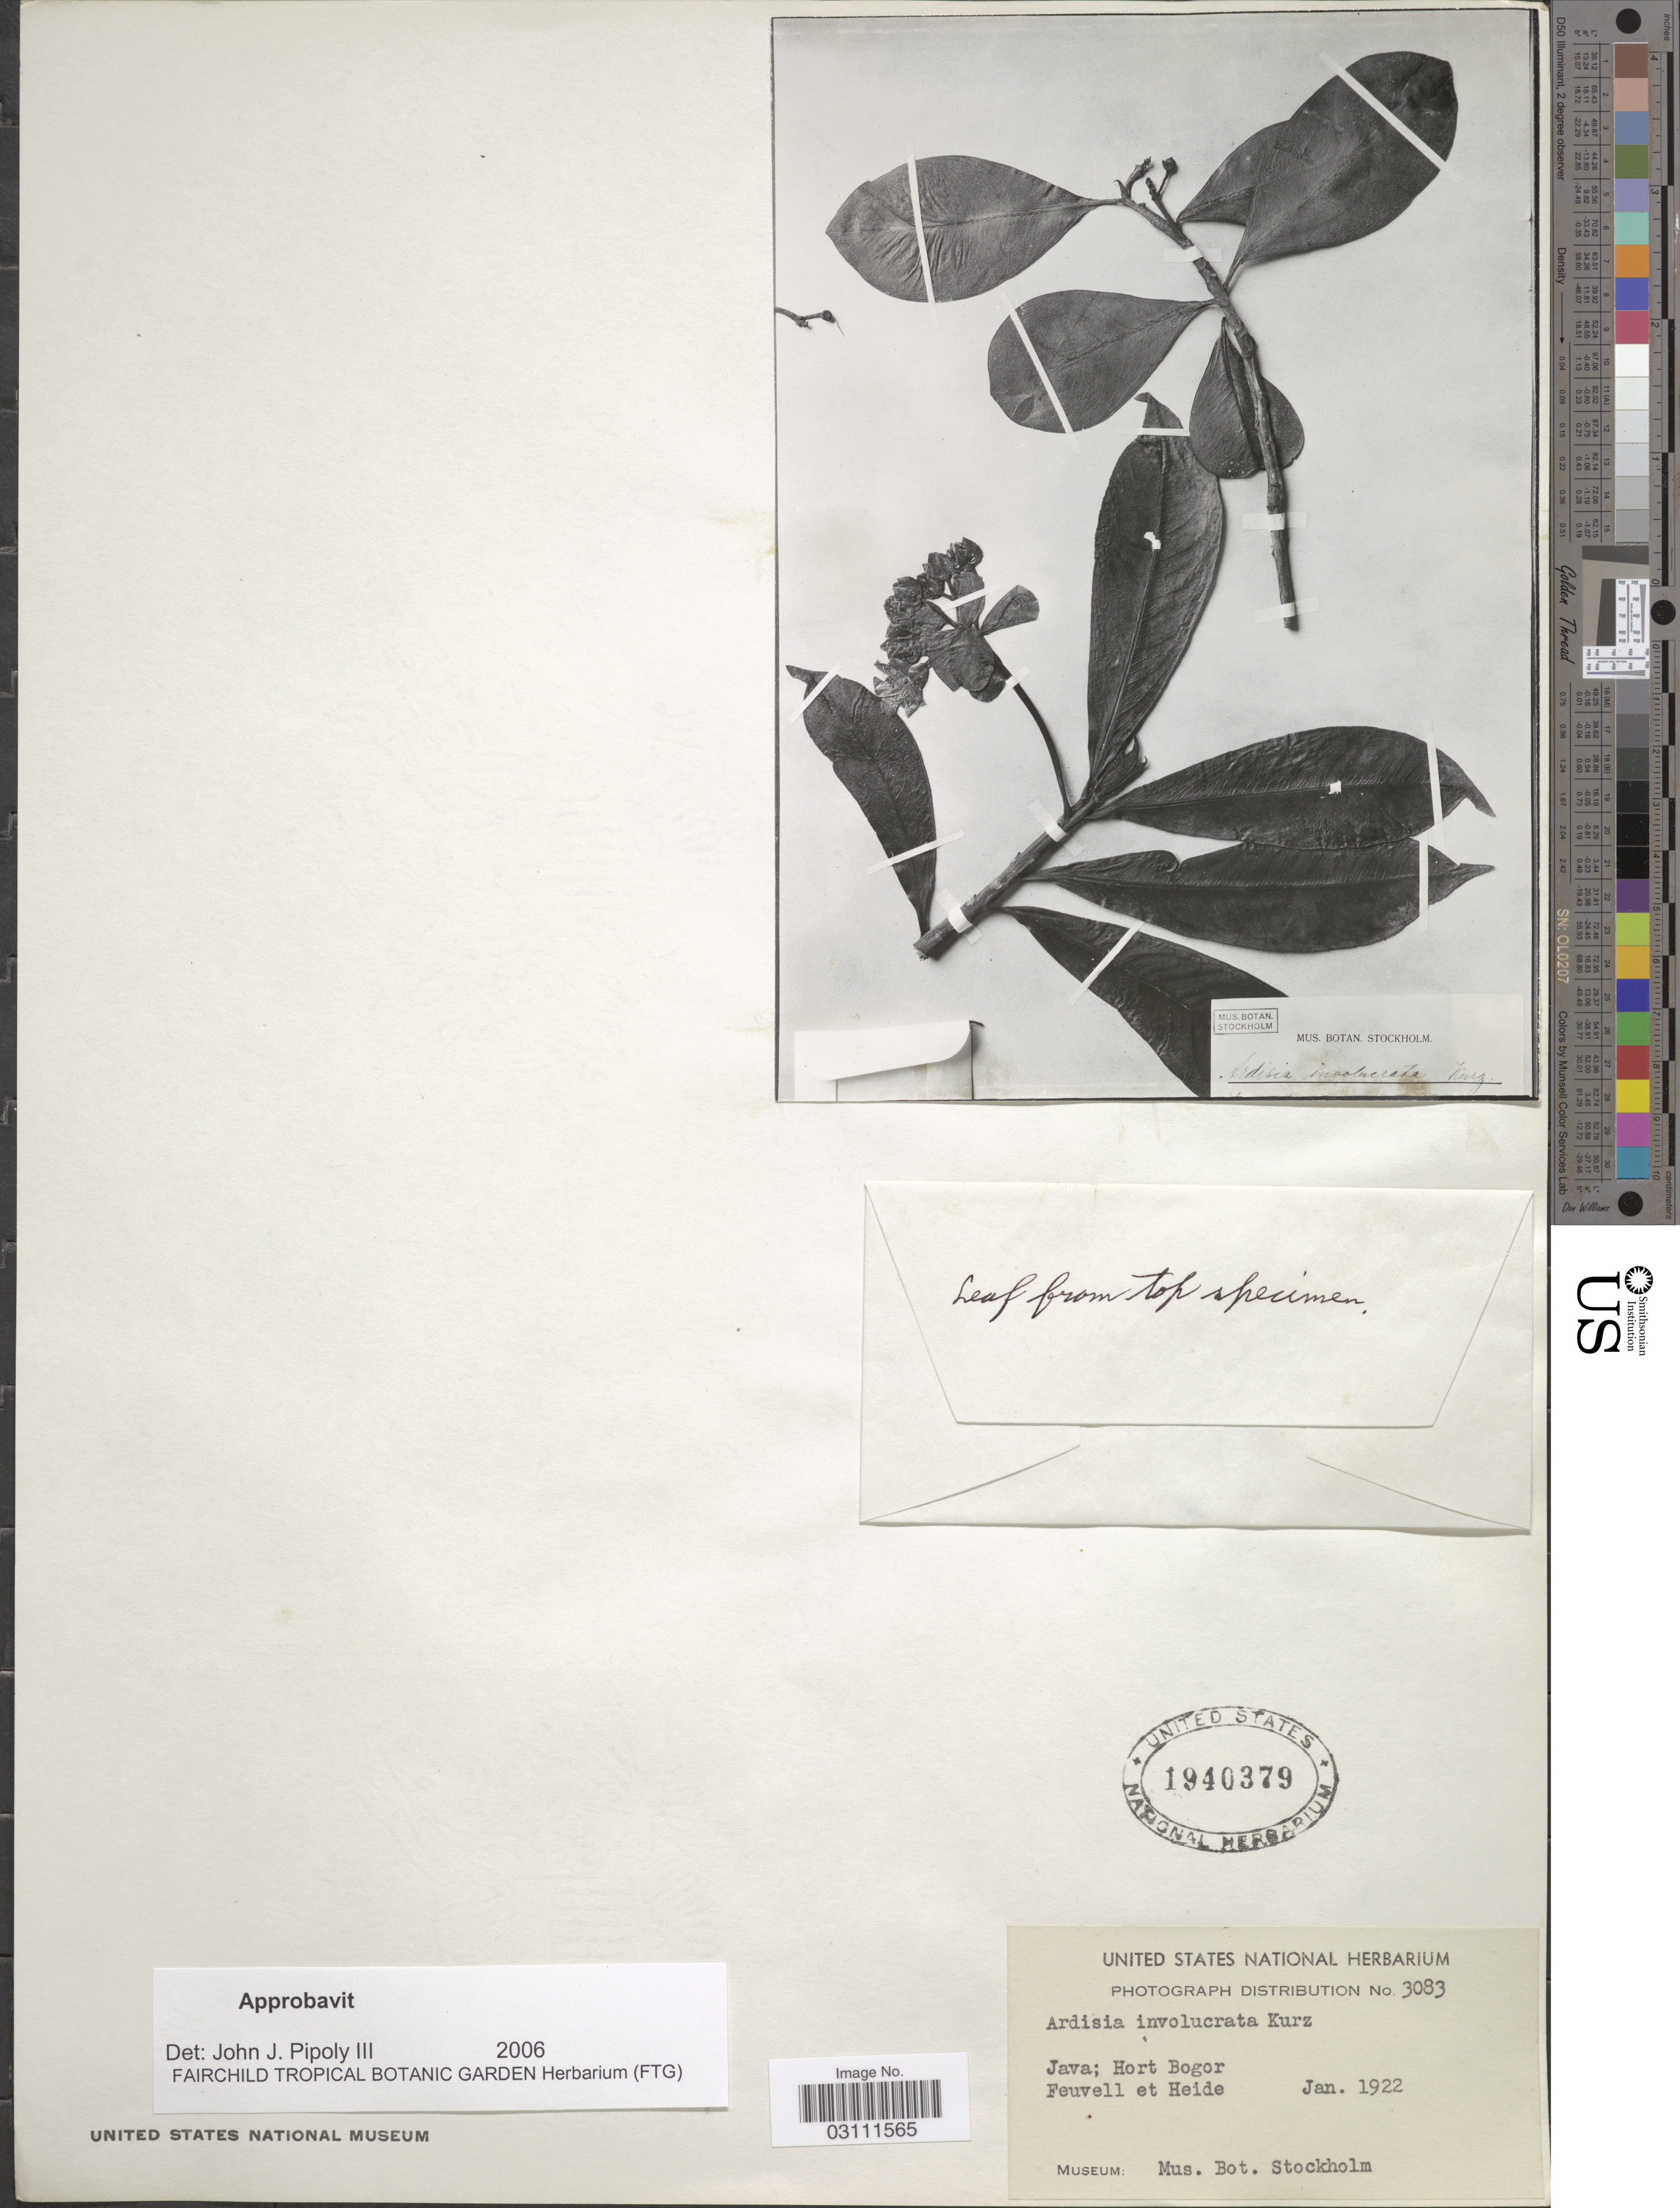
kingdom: Plantae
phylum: Tracheophyta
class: Magnoliopsida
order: Ericales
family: Primulaceae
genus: Ardisia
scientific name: Ardisia involucrata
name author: Kurz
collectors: Feuvell & Heide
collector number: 3083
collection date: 1922-01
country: Indonesia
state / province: Java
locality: Java; Hort Bogor.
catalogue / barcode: US 1940379